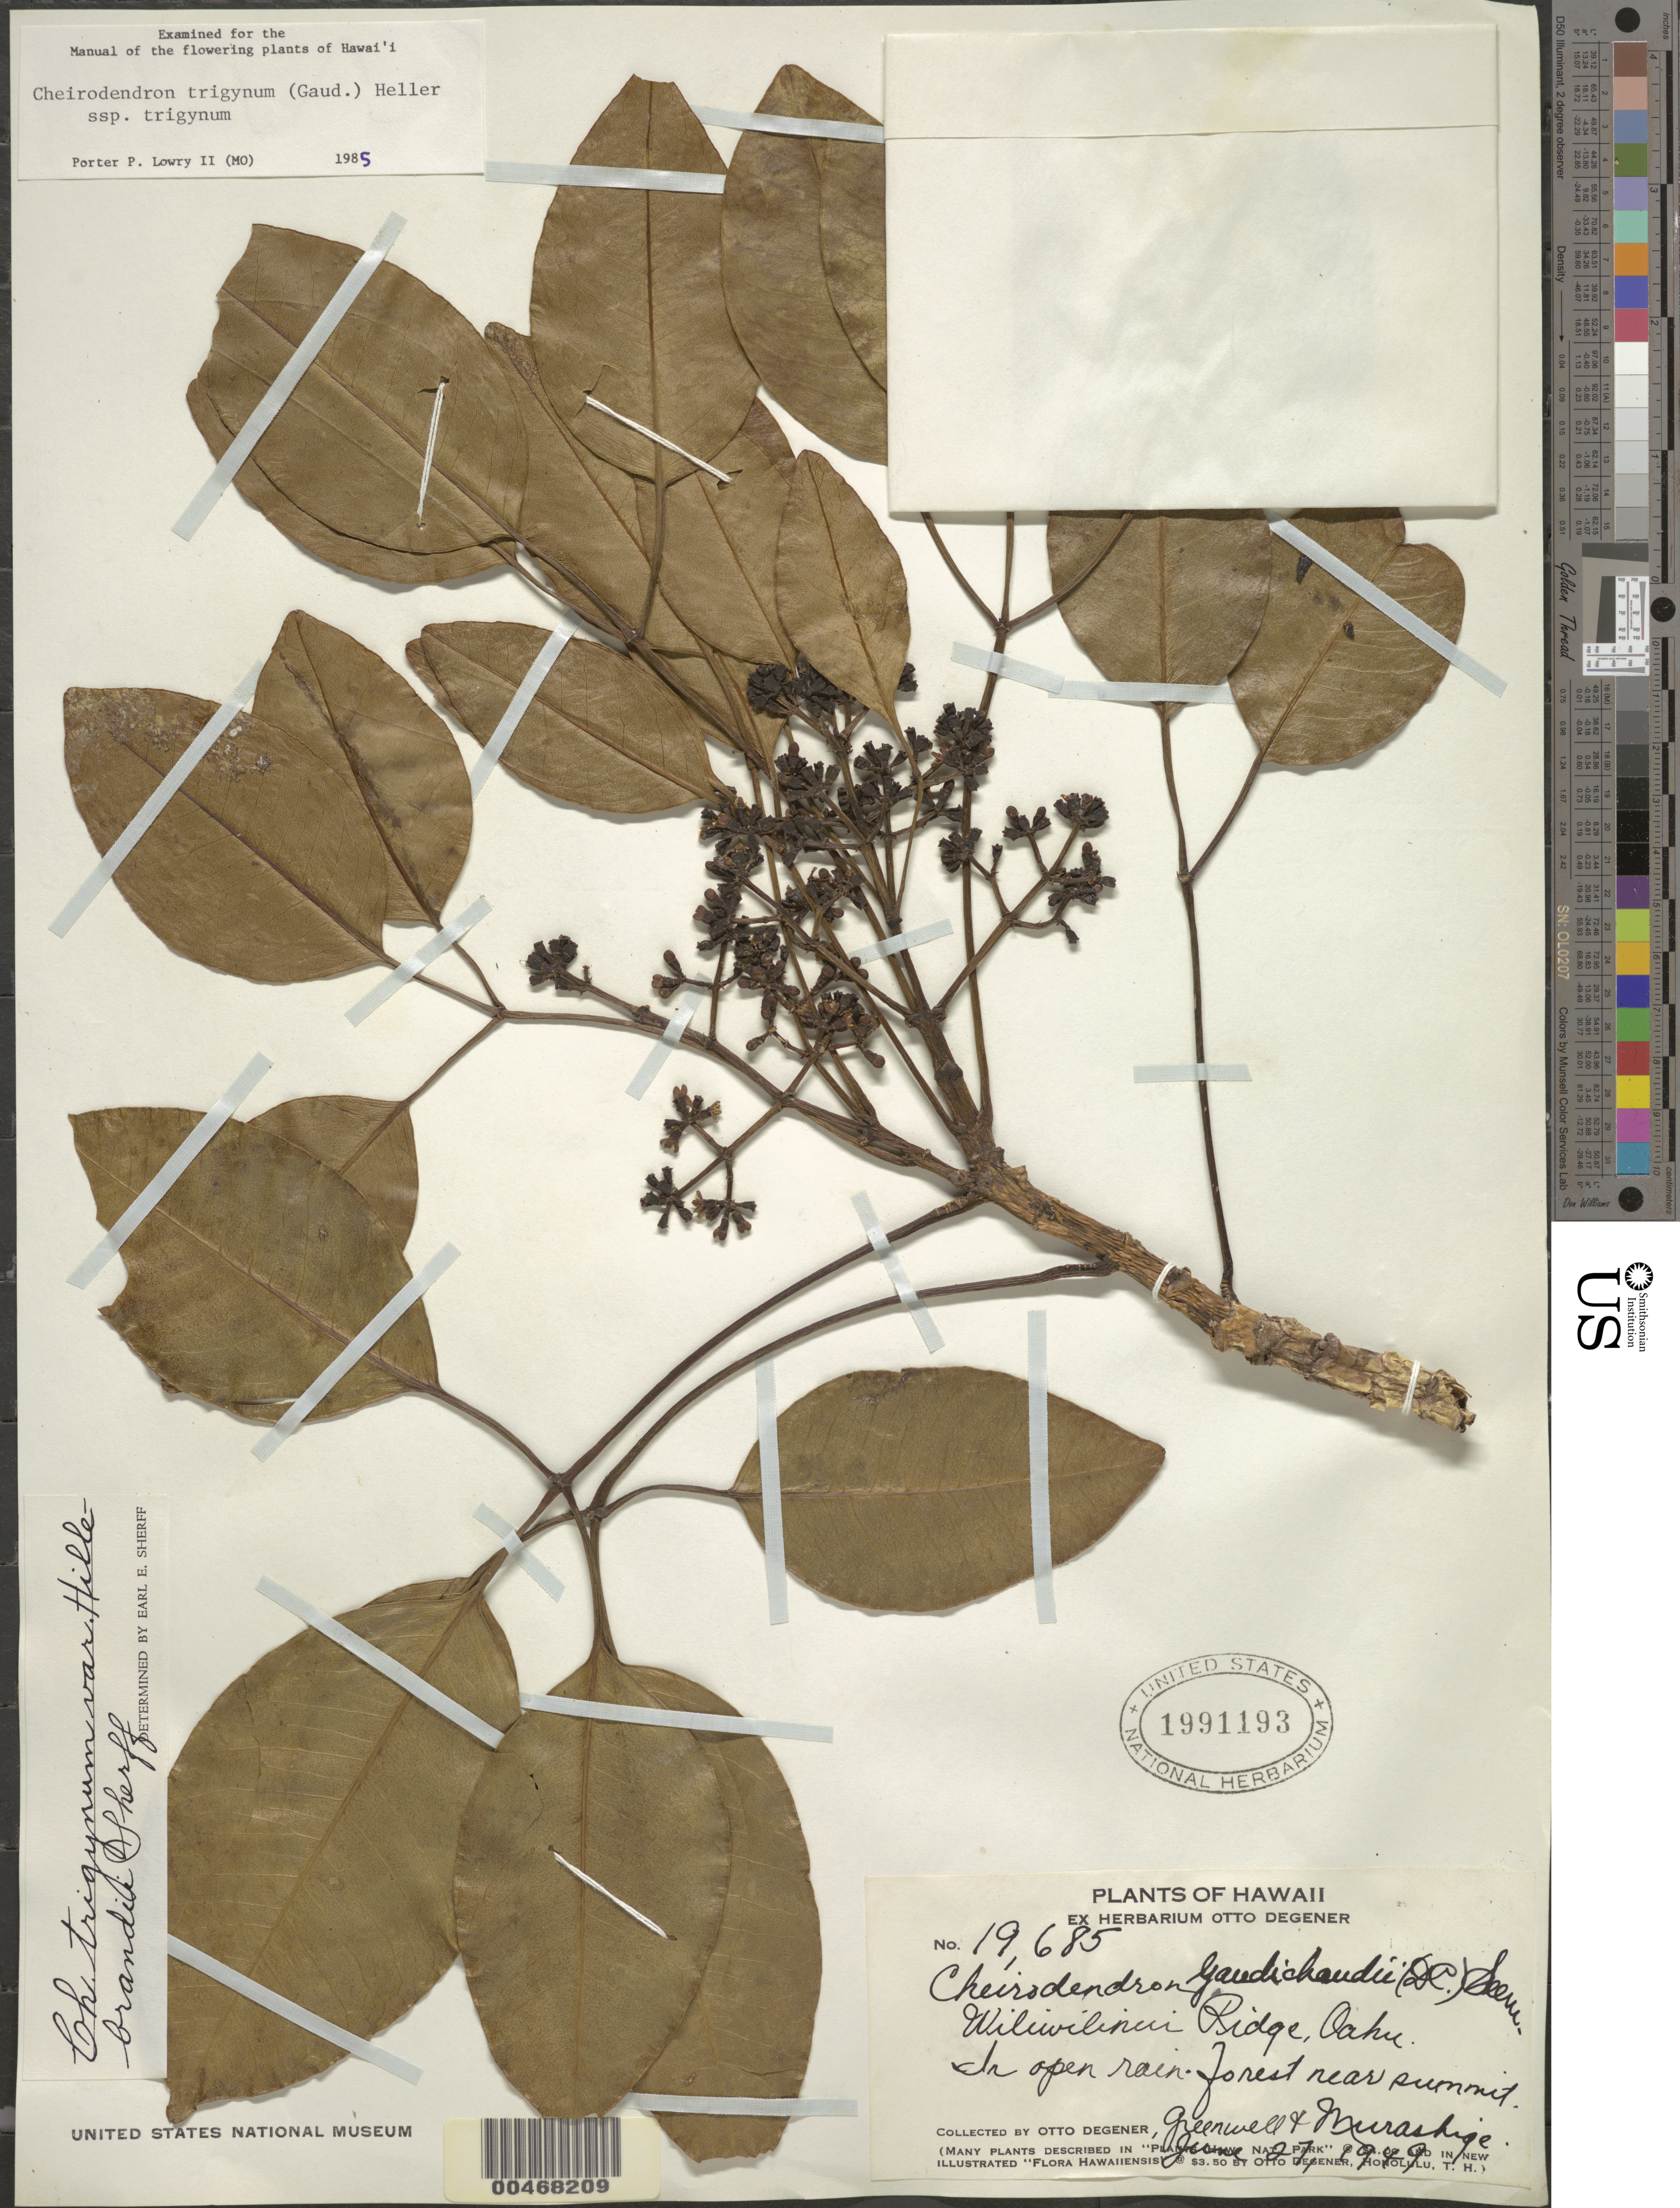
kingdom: Plantae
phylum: Tracheophyta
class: Magnoliopsida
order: Apiales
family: Araliaceae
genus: Cheirodendron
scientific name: Cheirodendron trigynum subsp. trigynum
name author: (Gaudich.) A. Heller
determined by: Lowry, P. P., (MO), Missouri Botanical Garden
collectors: O. Degener, -. Greenwell & Murashige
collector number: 19685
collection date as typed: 27 Jun 1949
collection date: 1949-06-27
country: United States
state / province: Hawaii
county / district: Honolulu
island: Oahu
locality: Wiliwilinui Ridge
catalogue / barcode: US 1991193